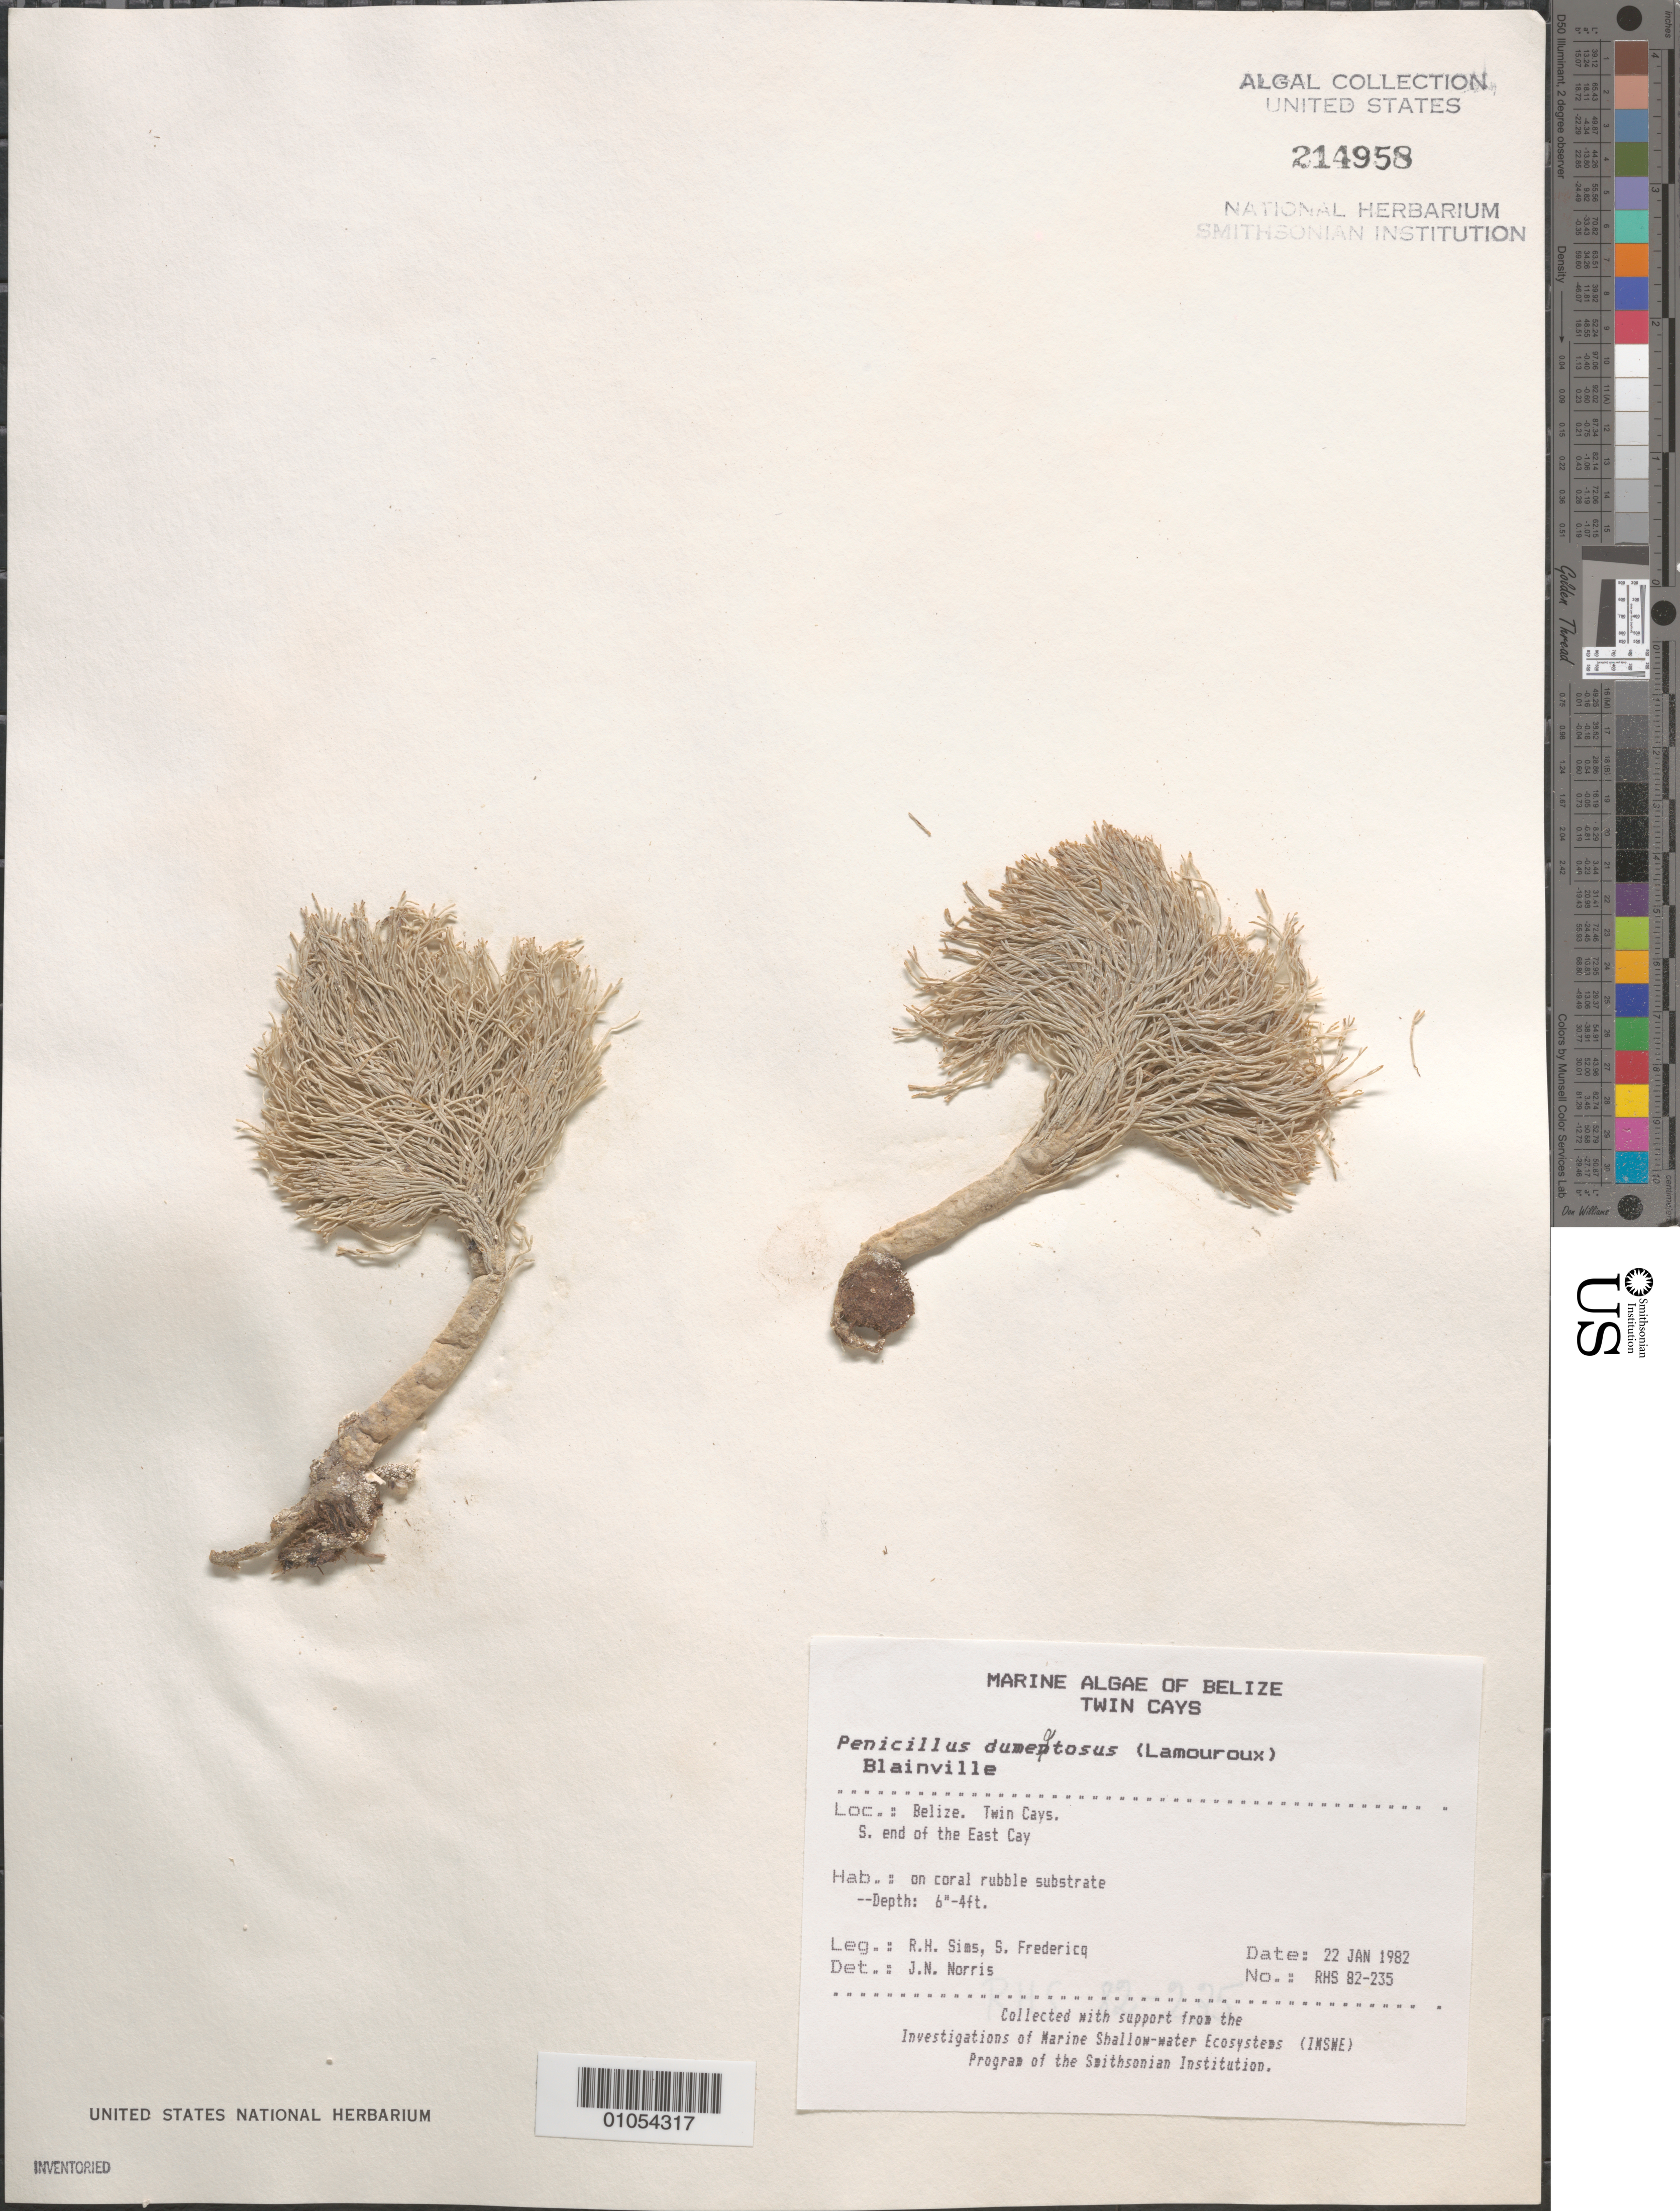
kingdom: Plantae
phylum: Chlorophyta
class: Ulvophyceae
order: Bryopsidales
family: Udoteaceae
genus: Penicillus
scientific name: Penicillus dumetosus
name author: (J.V.Lamouroux) Blainville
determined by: Norris, James N.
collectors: R. H. Sims & S. Fredericq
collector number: RHS 82-235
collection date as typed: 22 Jan 1982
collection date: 1982-01-22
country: Belize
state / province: Stann Creek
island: East Cay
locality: South end of the East Cay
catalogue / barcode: US 214958